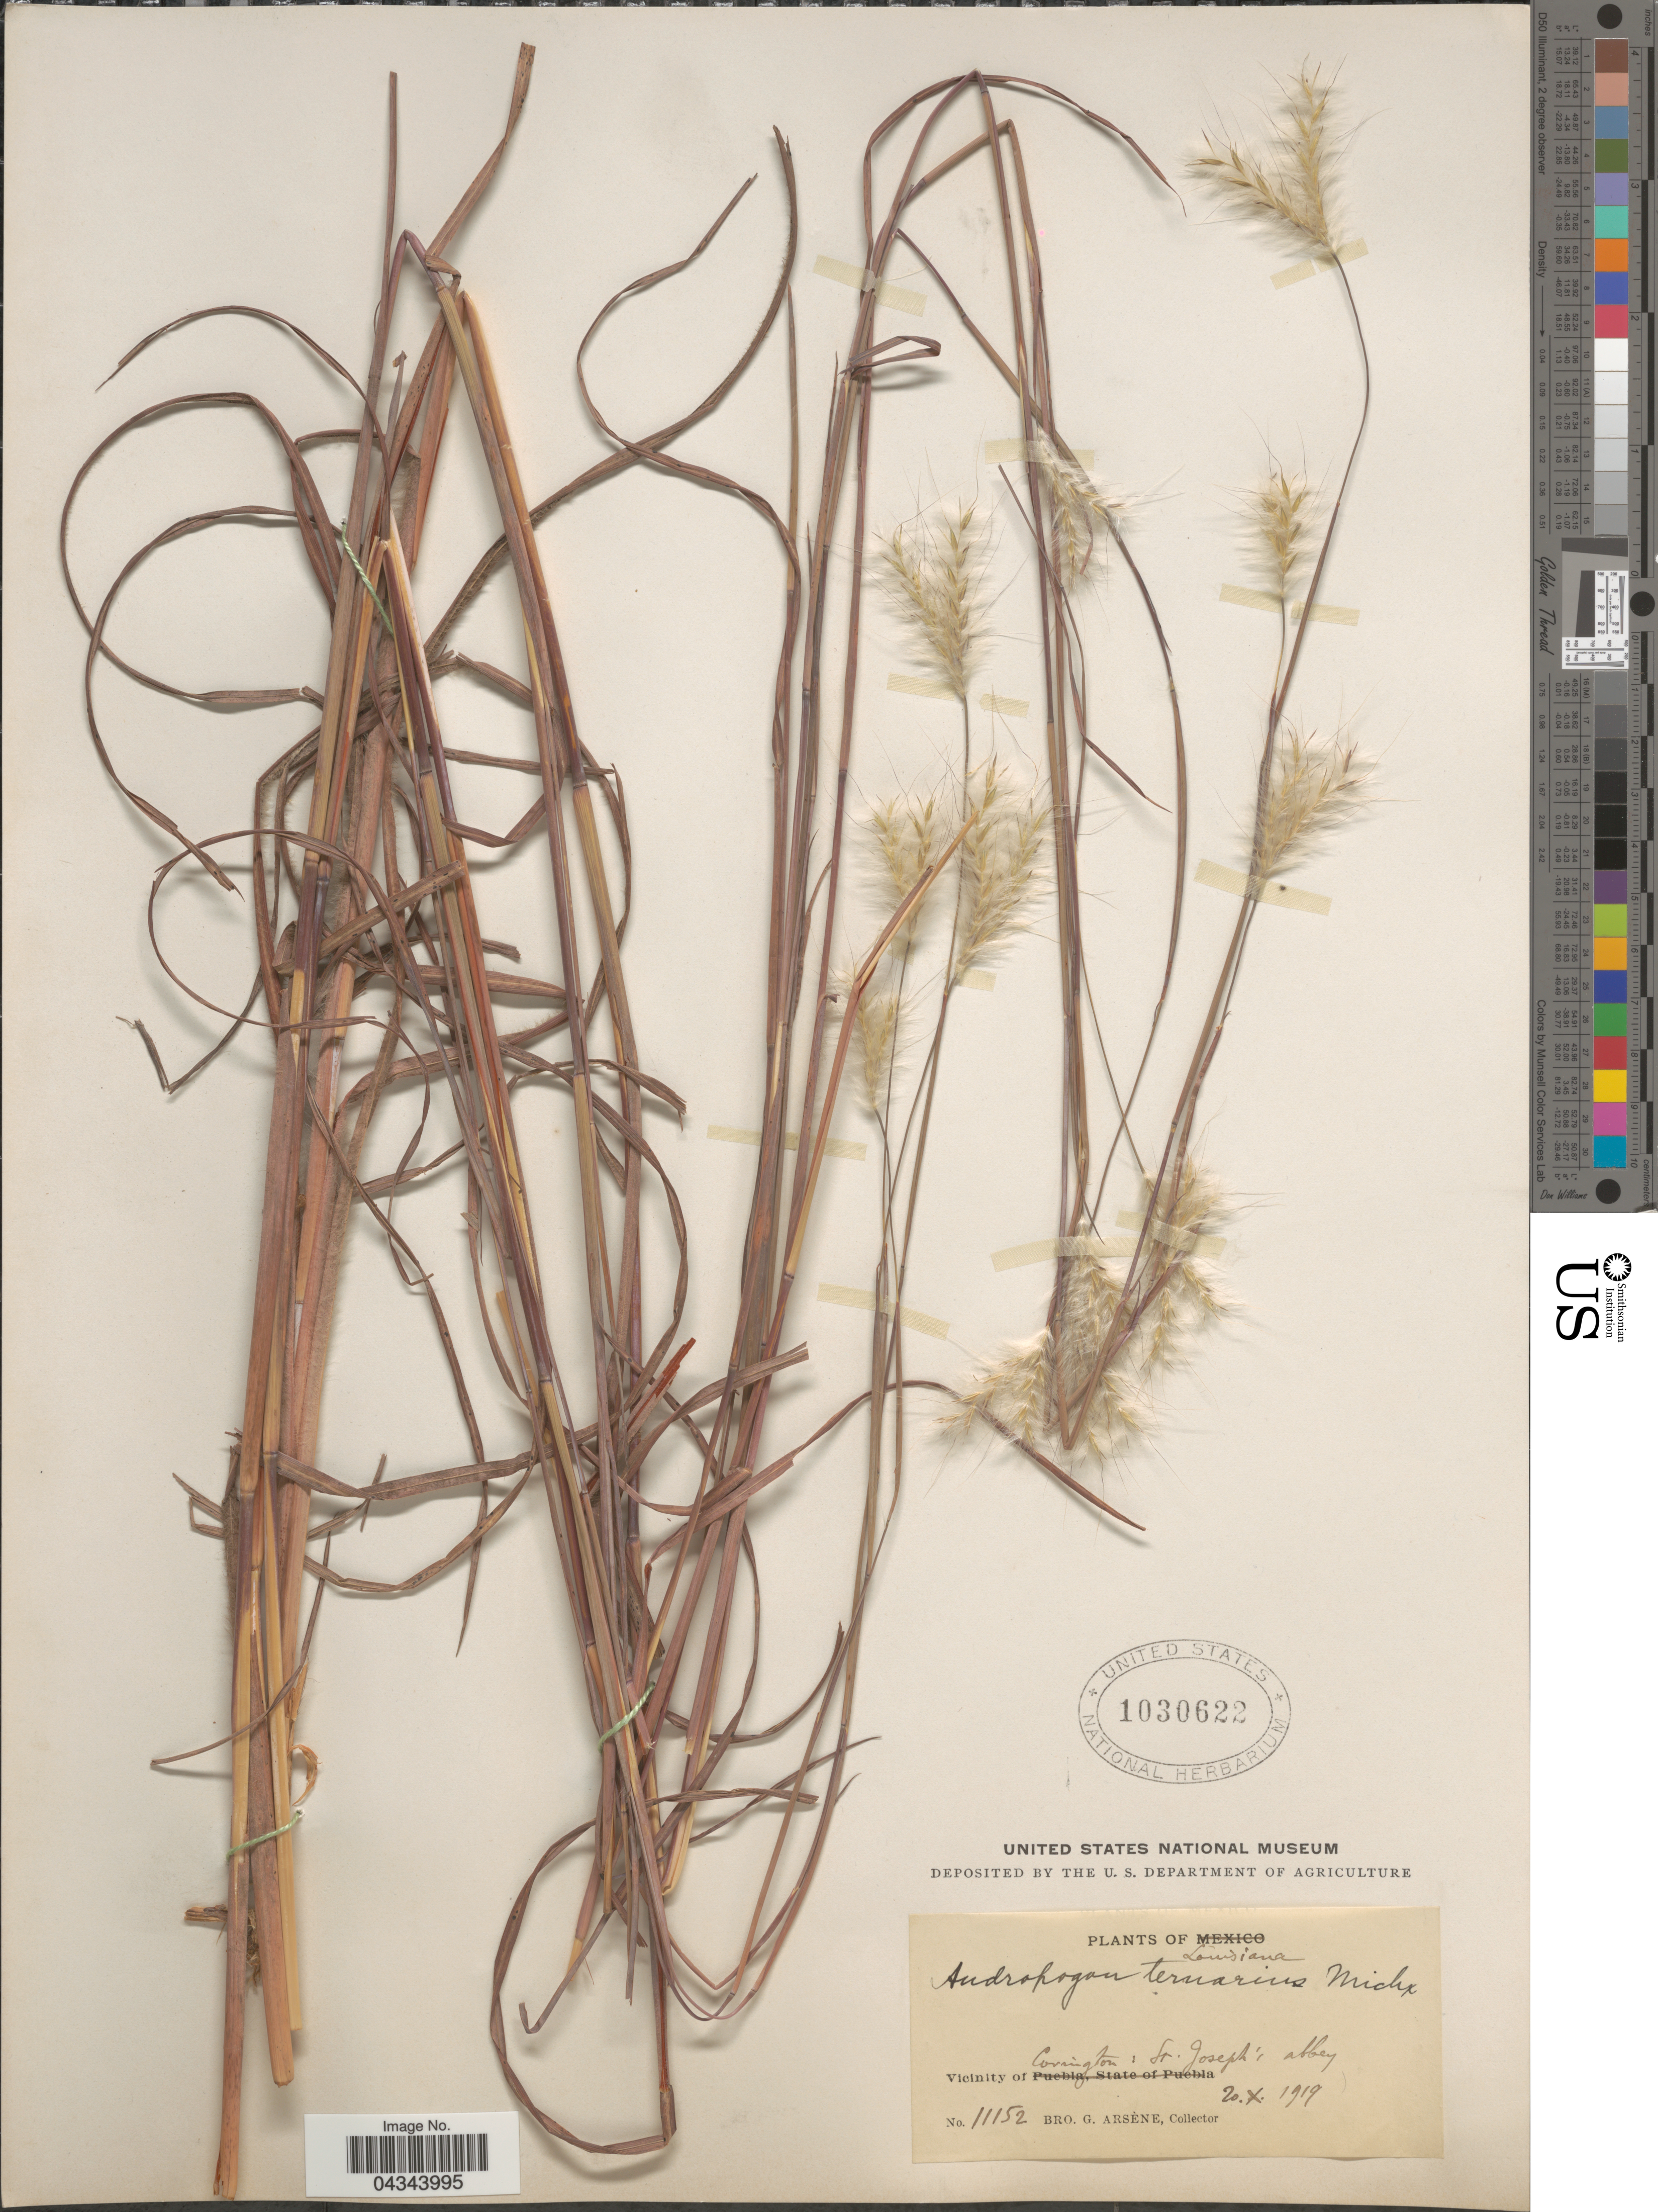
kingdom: Plantae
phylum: Tracheophyta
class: Liliopsida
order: Poales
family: Poaceae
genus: Andropogon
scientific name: Andropogon ternarius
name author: Michx.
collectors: Bro. G. Arsène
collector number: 11152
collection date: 1919-10-20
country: United States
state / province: Louisiana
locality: Vicinity of Covington: St. Joseph's abbey.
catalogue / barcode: US 1030622